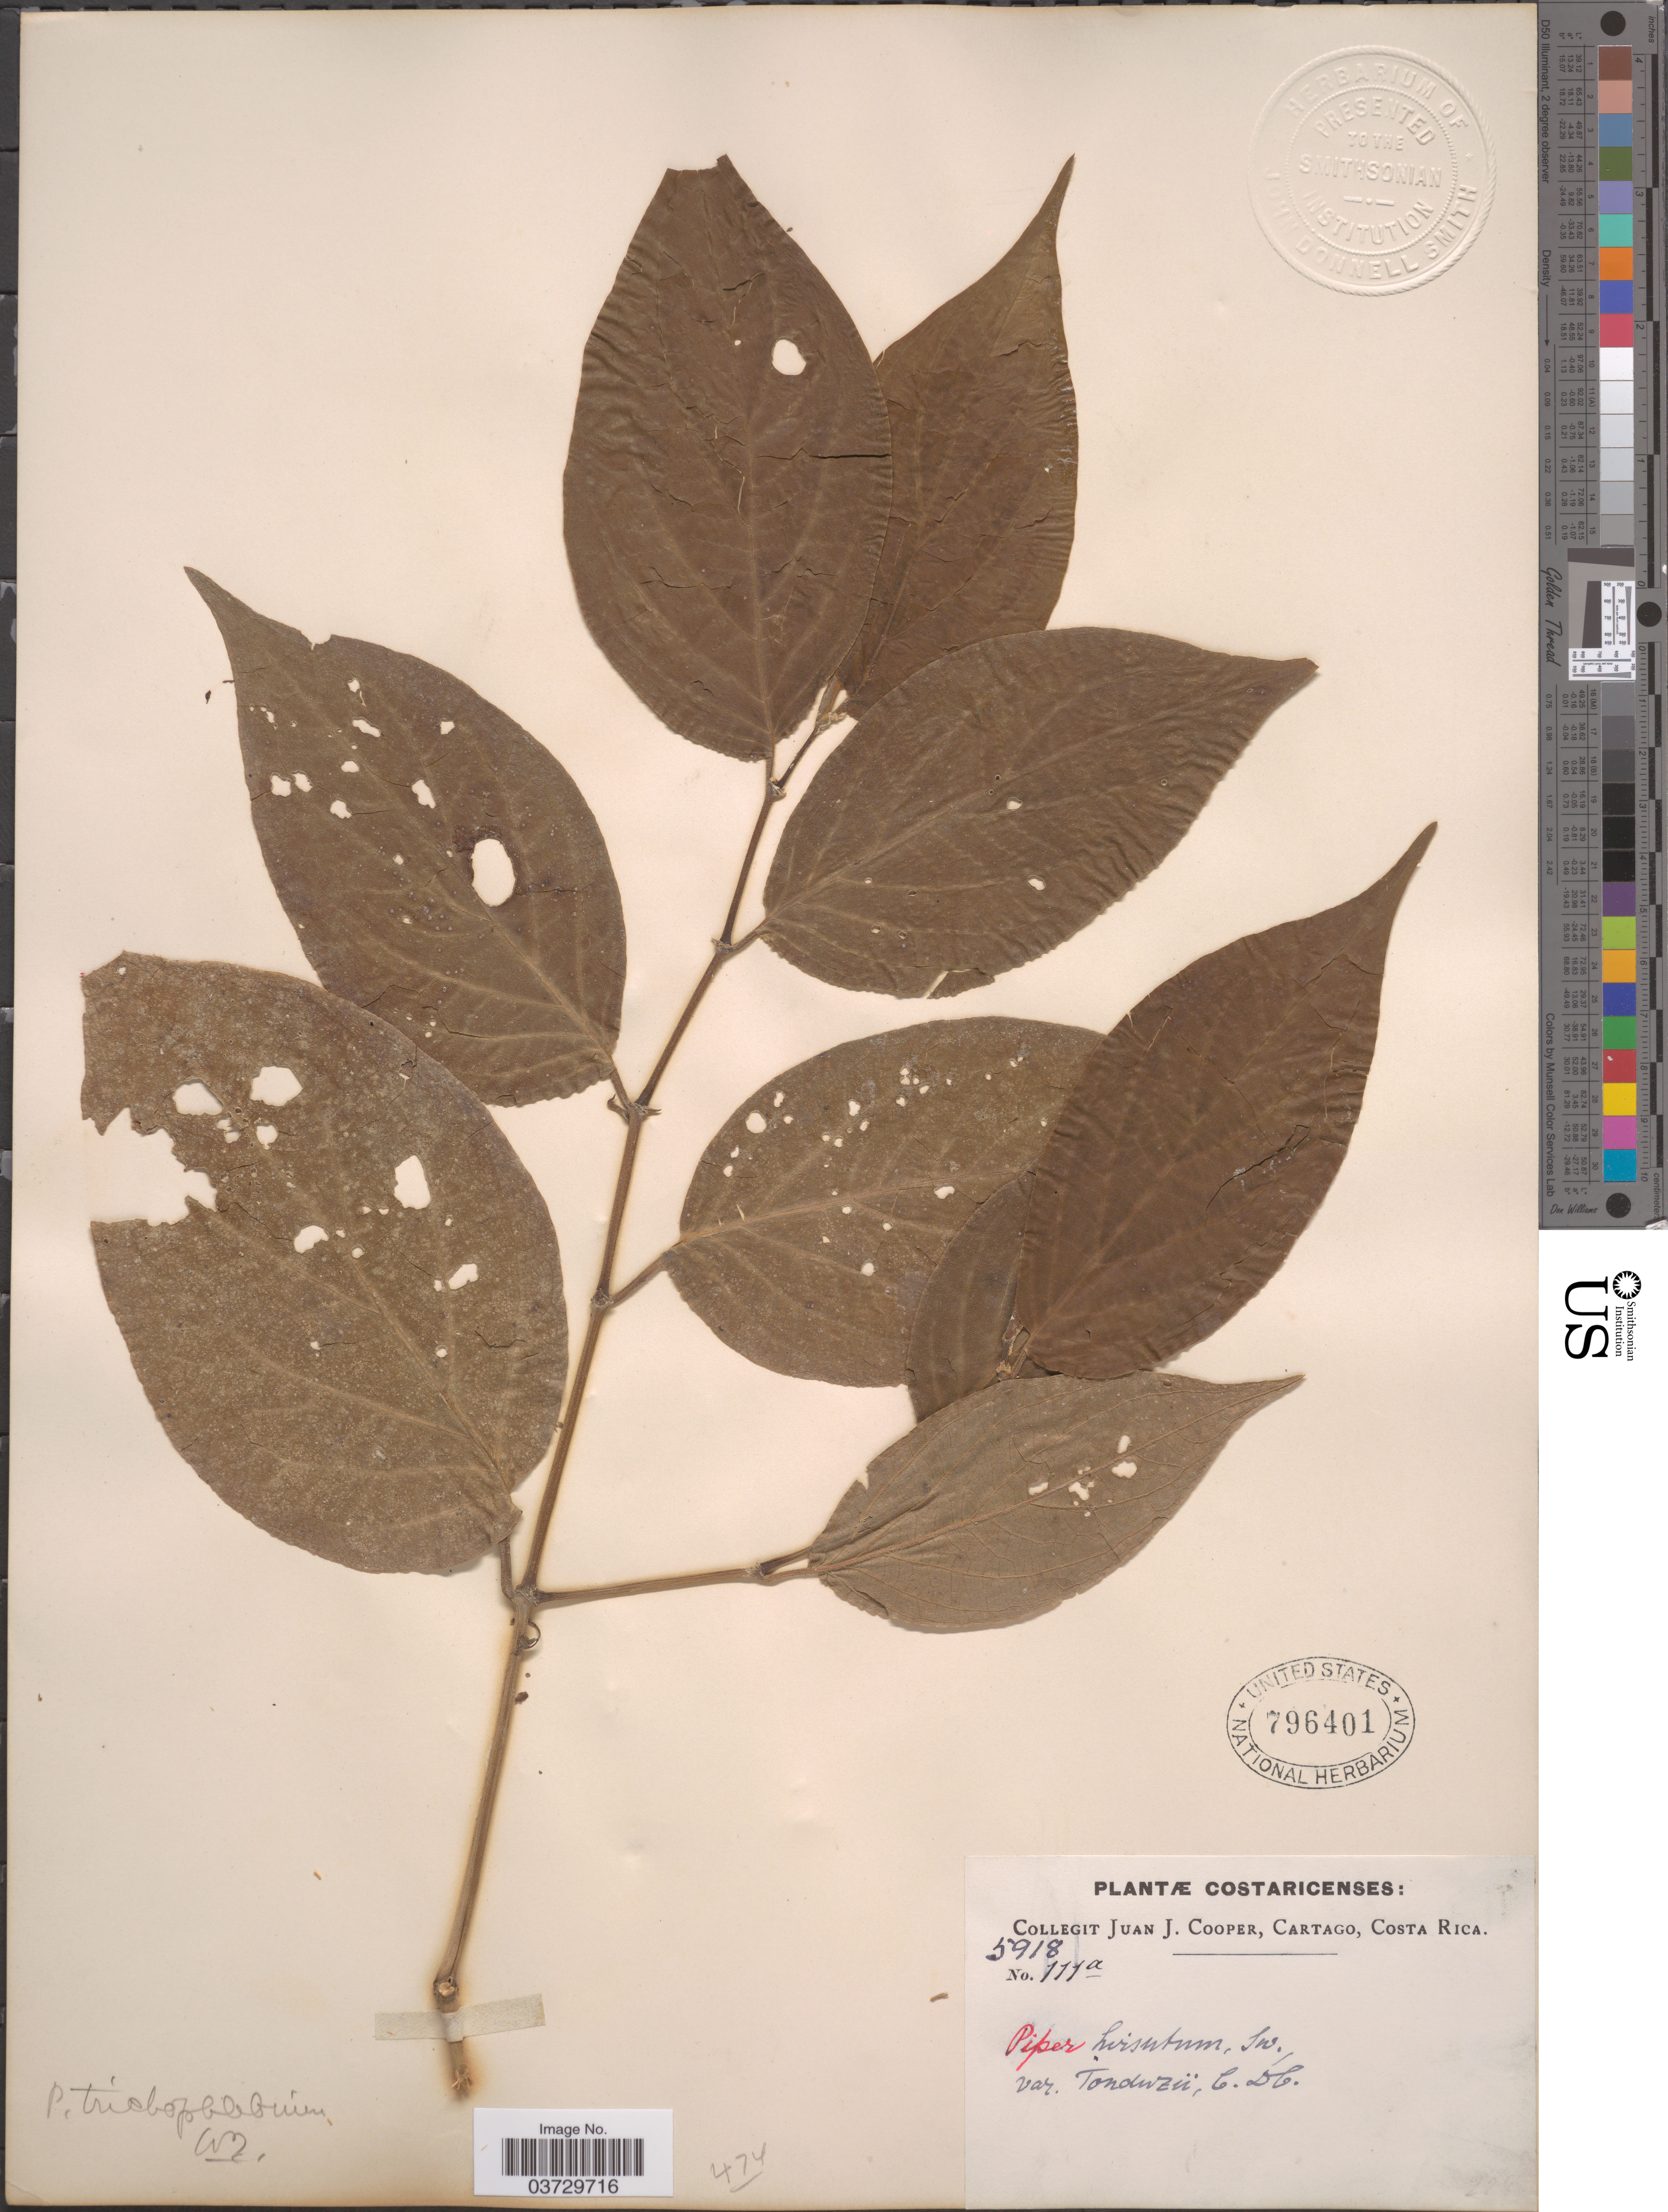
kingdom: Plantae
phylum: Tracheophyta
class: Magnoliopsida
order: Piperales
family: Piperaceae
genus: Piper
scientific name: Piper trichophlebium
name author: Quisumb.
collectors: J. J. Cooper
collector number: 111a/5918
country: Costa Rica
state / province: Cartago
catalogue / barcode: US 796401